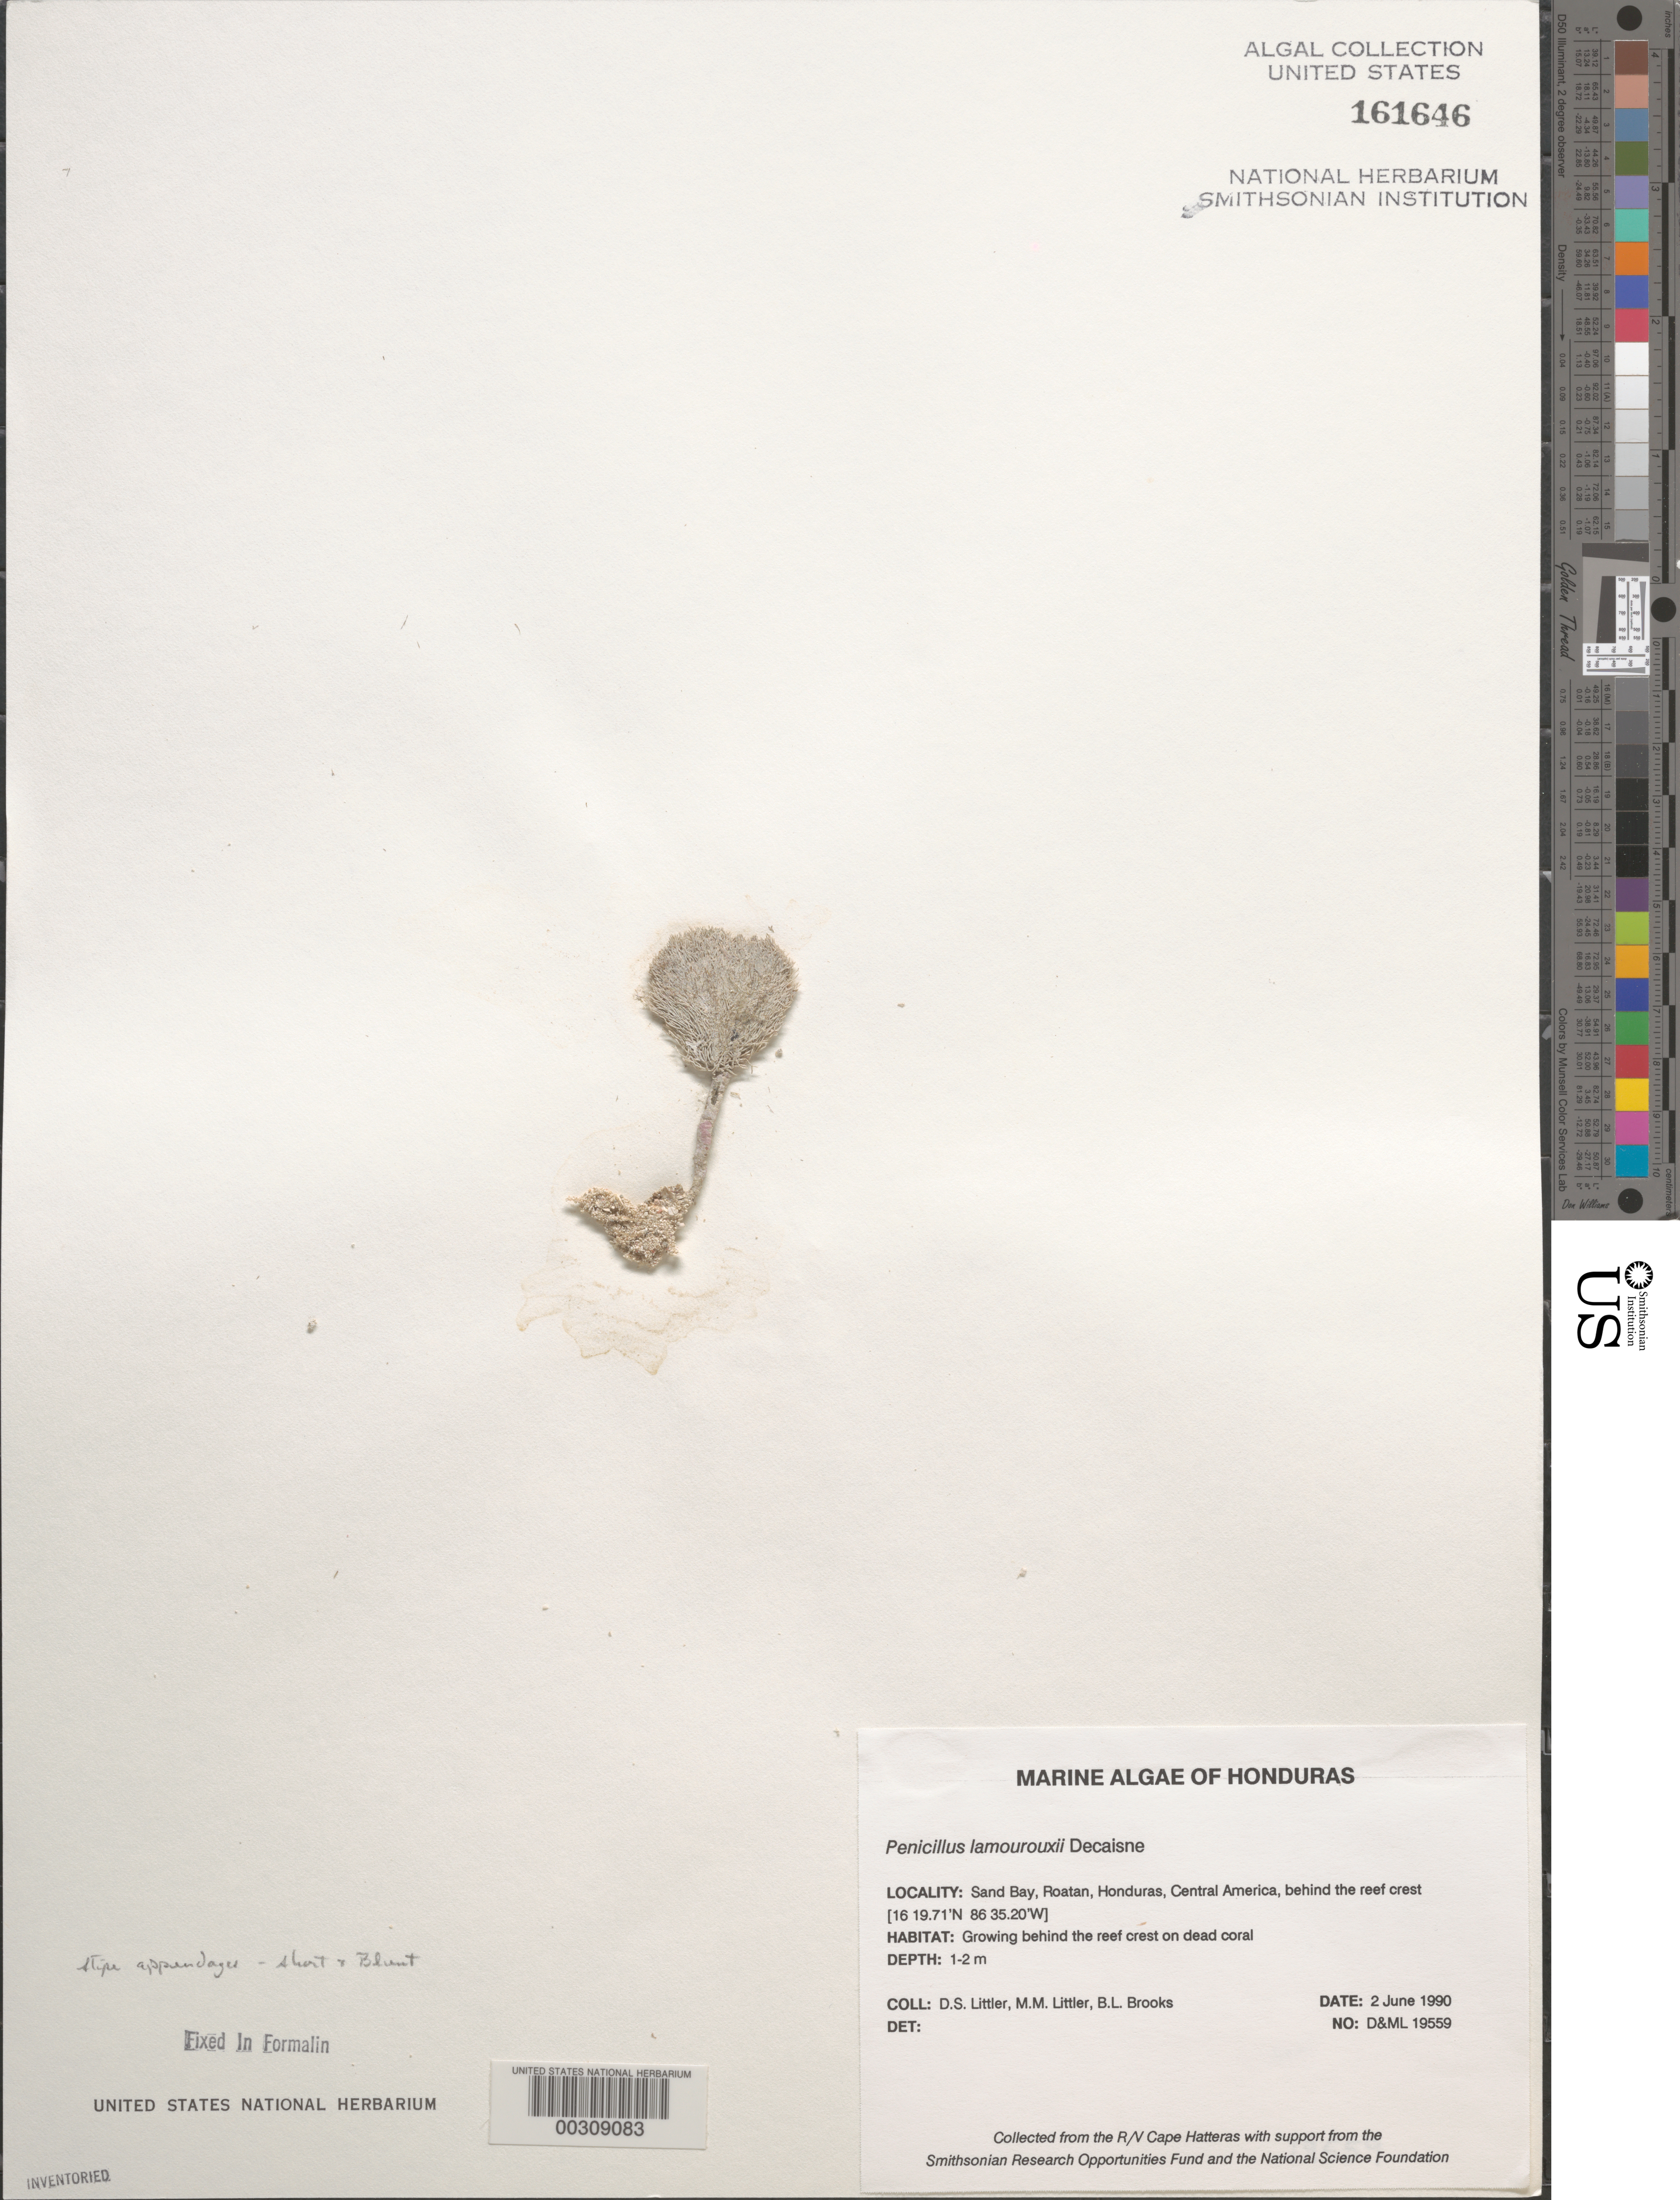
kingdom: Plantae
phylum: Chlorophyta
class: Ulvophyceae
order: Bryopsidales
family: Udoteaceae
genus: Penicillus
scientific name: Penicillus lamourouxii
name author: Decne.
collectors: D. S. Littler, M. M. Littler & B. Brooks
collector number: D&ML 19559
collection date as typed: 02 Jun 1990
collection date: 1990-06-02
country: Honduras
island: Roatan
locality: Sand Bay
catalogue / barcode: US 161646